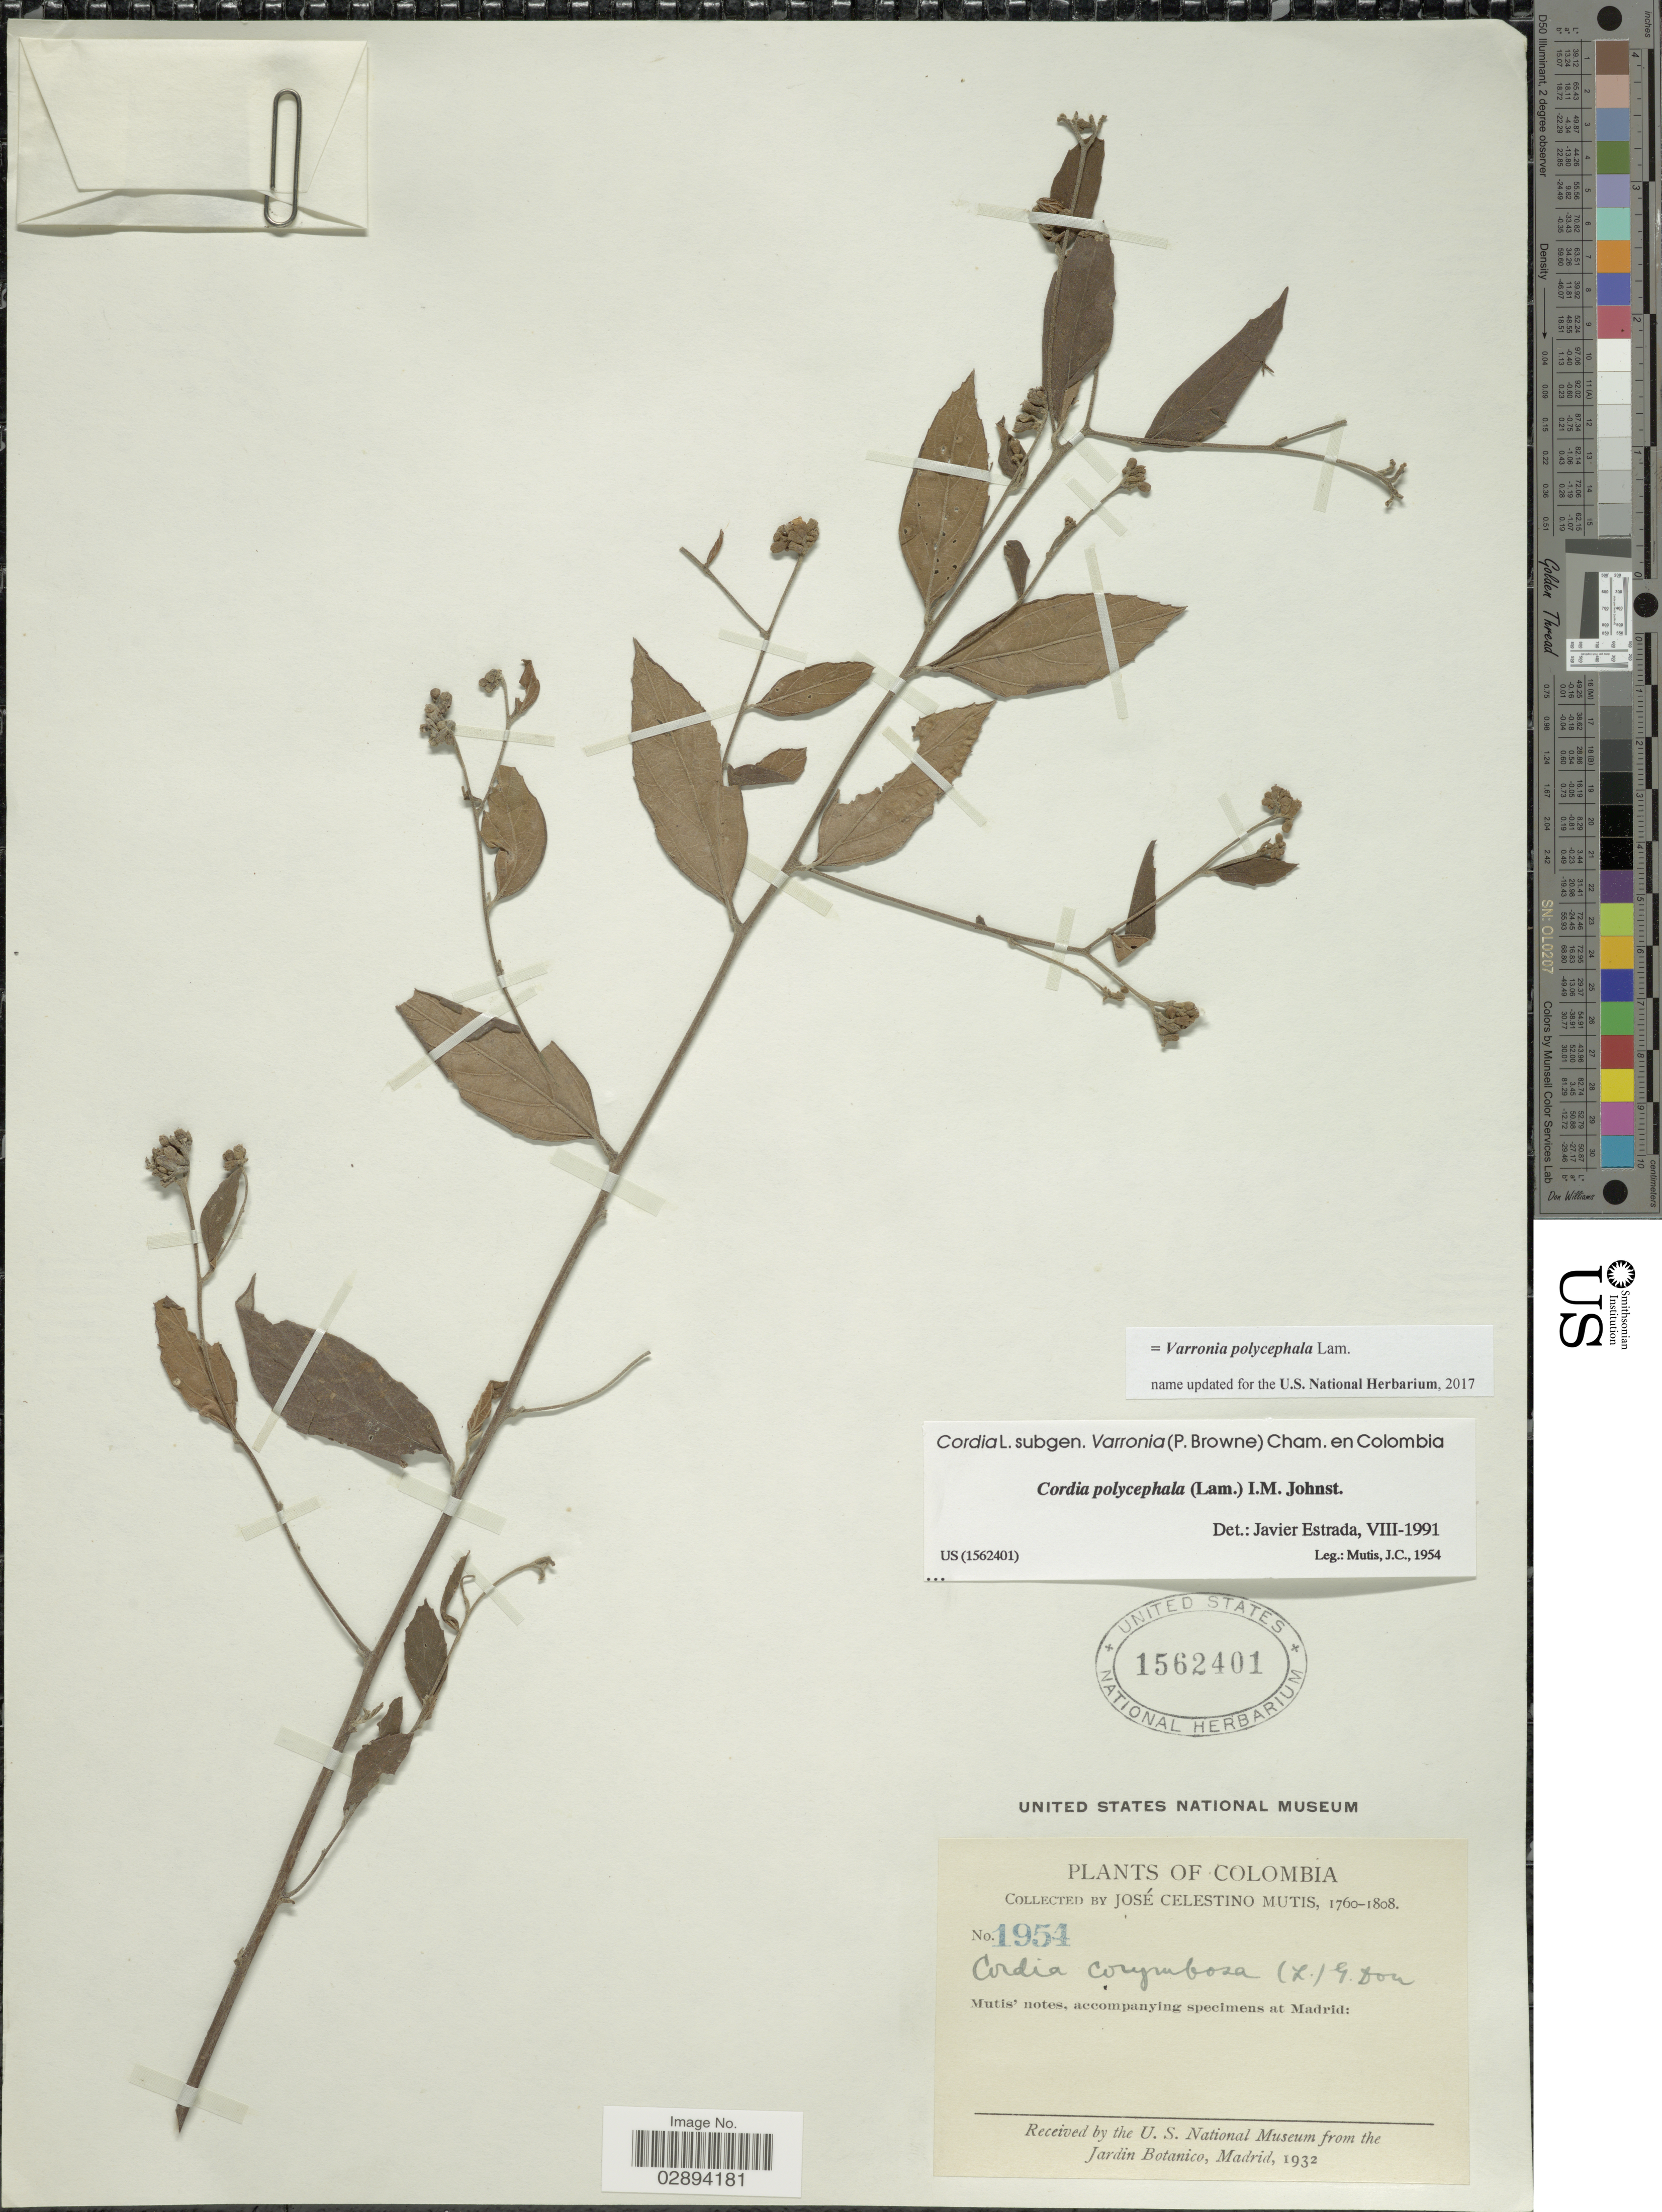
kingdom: Plantae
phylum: Tracheophyta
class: Magnoliopsida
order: Boraginales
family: Cordiaceae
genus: Varronia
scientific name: Varronia polycephala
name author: Lam.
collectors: J. C. B. Mutis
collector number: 1954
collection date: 1760/1808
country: Colombia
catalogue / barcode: US 1562401